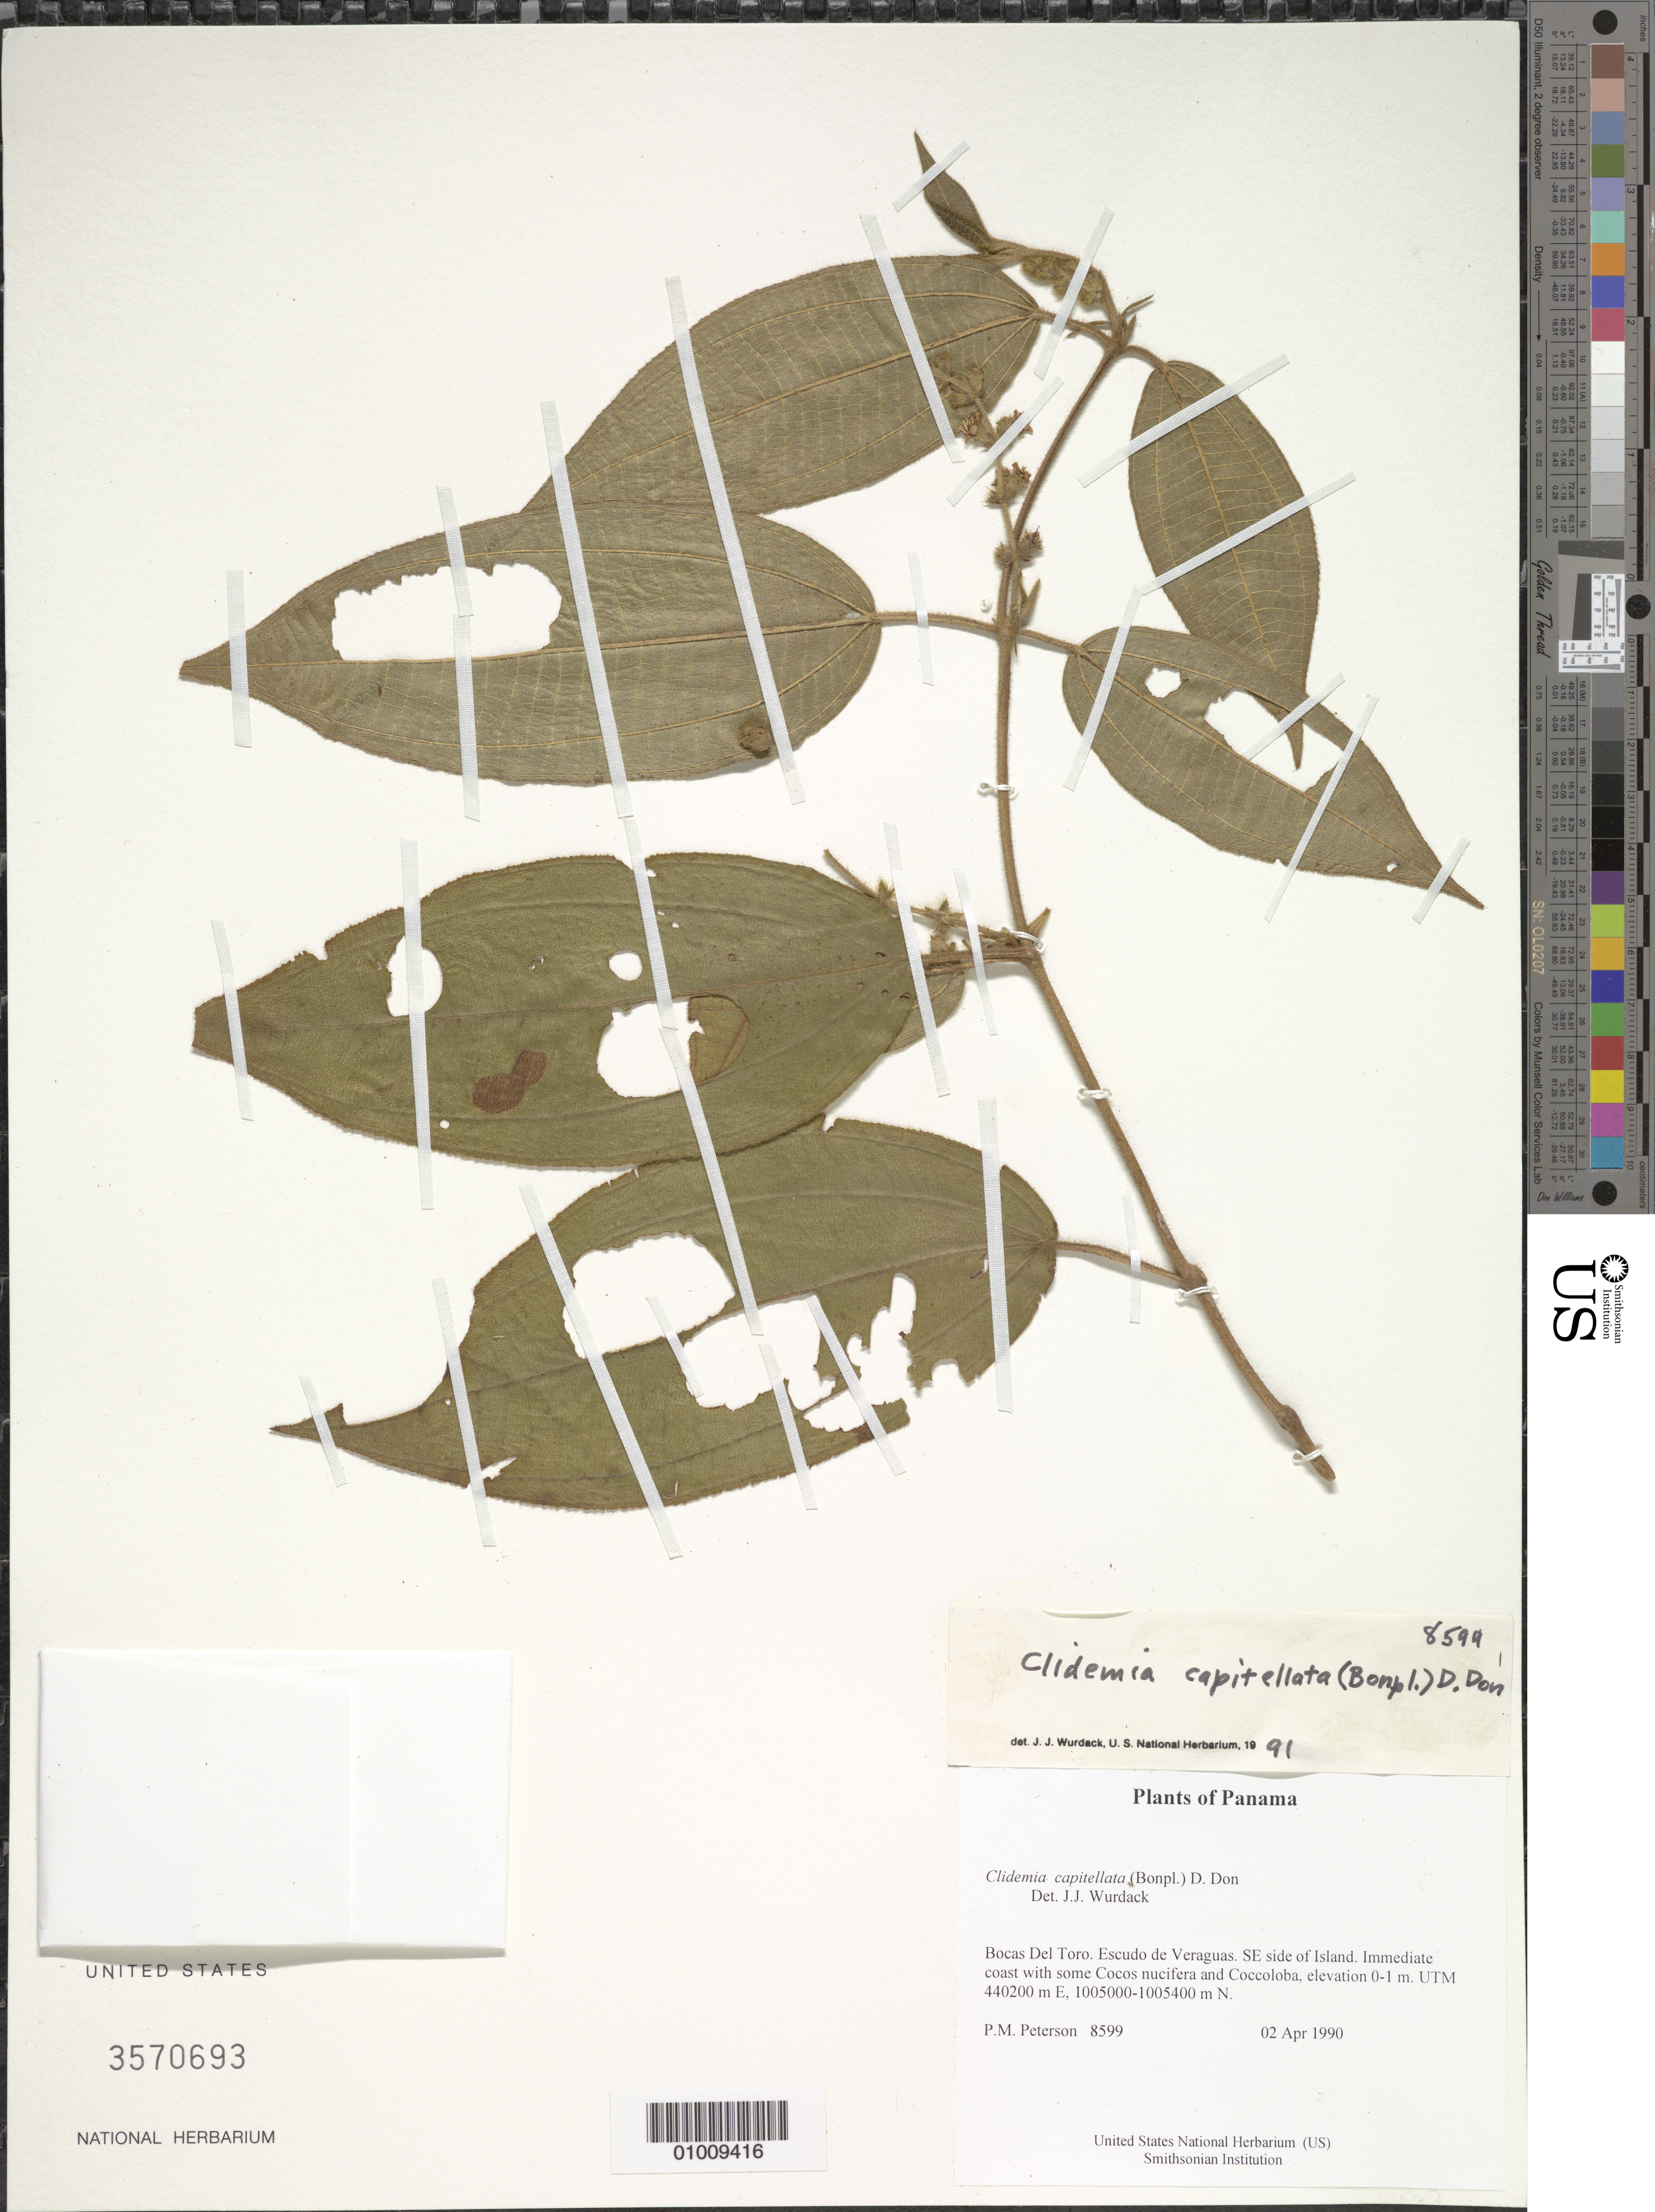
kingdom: Plantae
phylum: Tracheophyta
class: Magnoliopsida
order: Myrtales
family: Melastomataceae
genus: Clidemia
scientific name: Clidemia capitellata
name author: (Bonpl.) D. Don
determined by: Wurdack, Kenneth J., (US), Smithsonian Institution - National Museum of Natural History (UNITED STATES)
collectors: P. M. Peterson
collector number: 08599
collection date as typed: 02 Apr 1990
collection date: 1990-04-02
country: Panama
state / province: Bocas del Toro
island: Escudo de Veraguas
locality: SE side of Island.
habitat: Immediate coast with some Cocos nucifera and Coccoloba, elevation 0-1 m. UTM 440200 m E, 1005000-1005400 m N.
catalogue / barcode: US 3570693